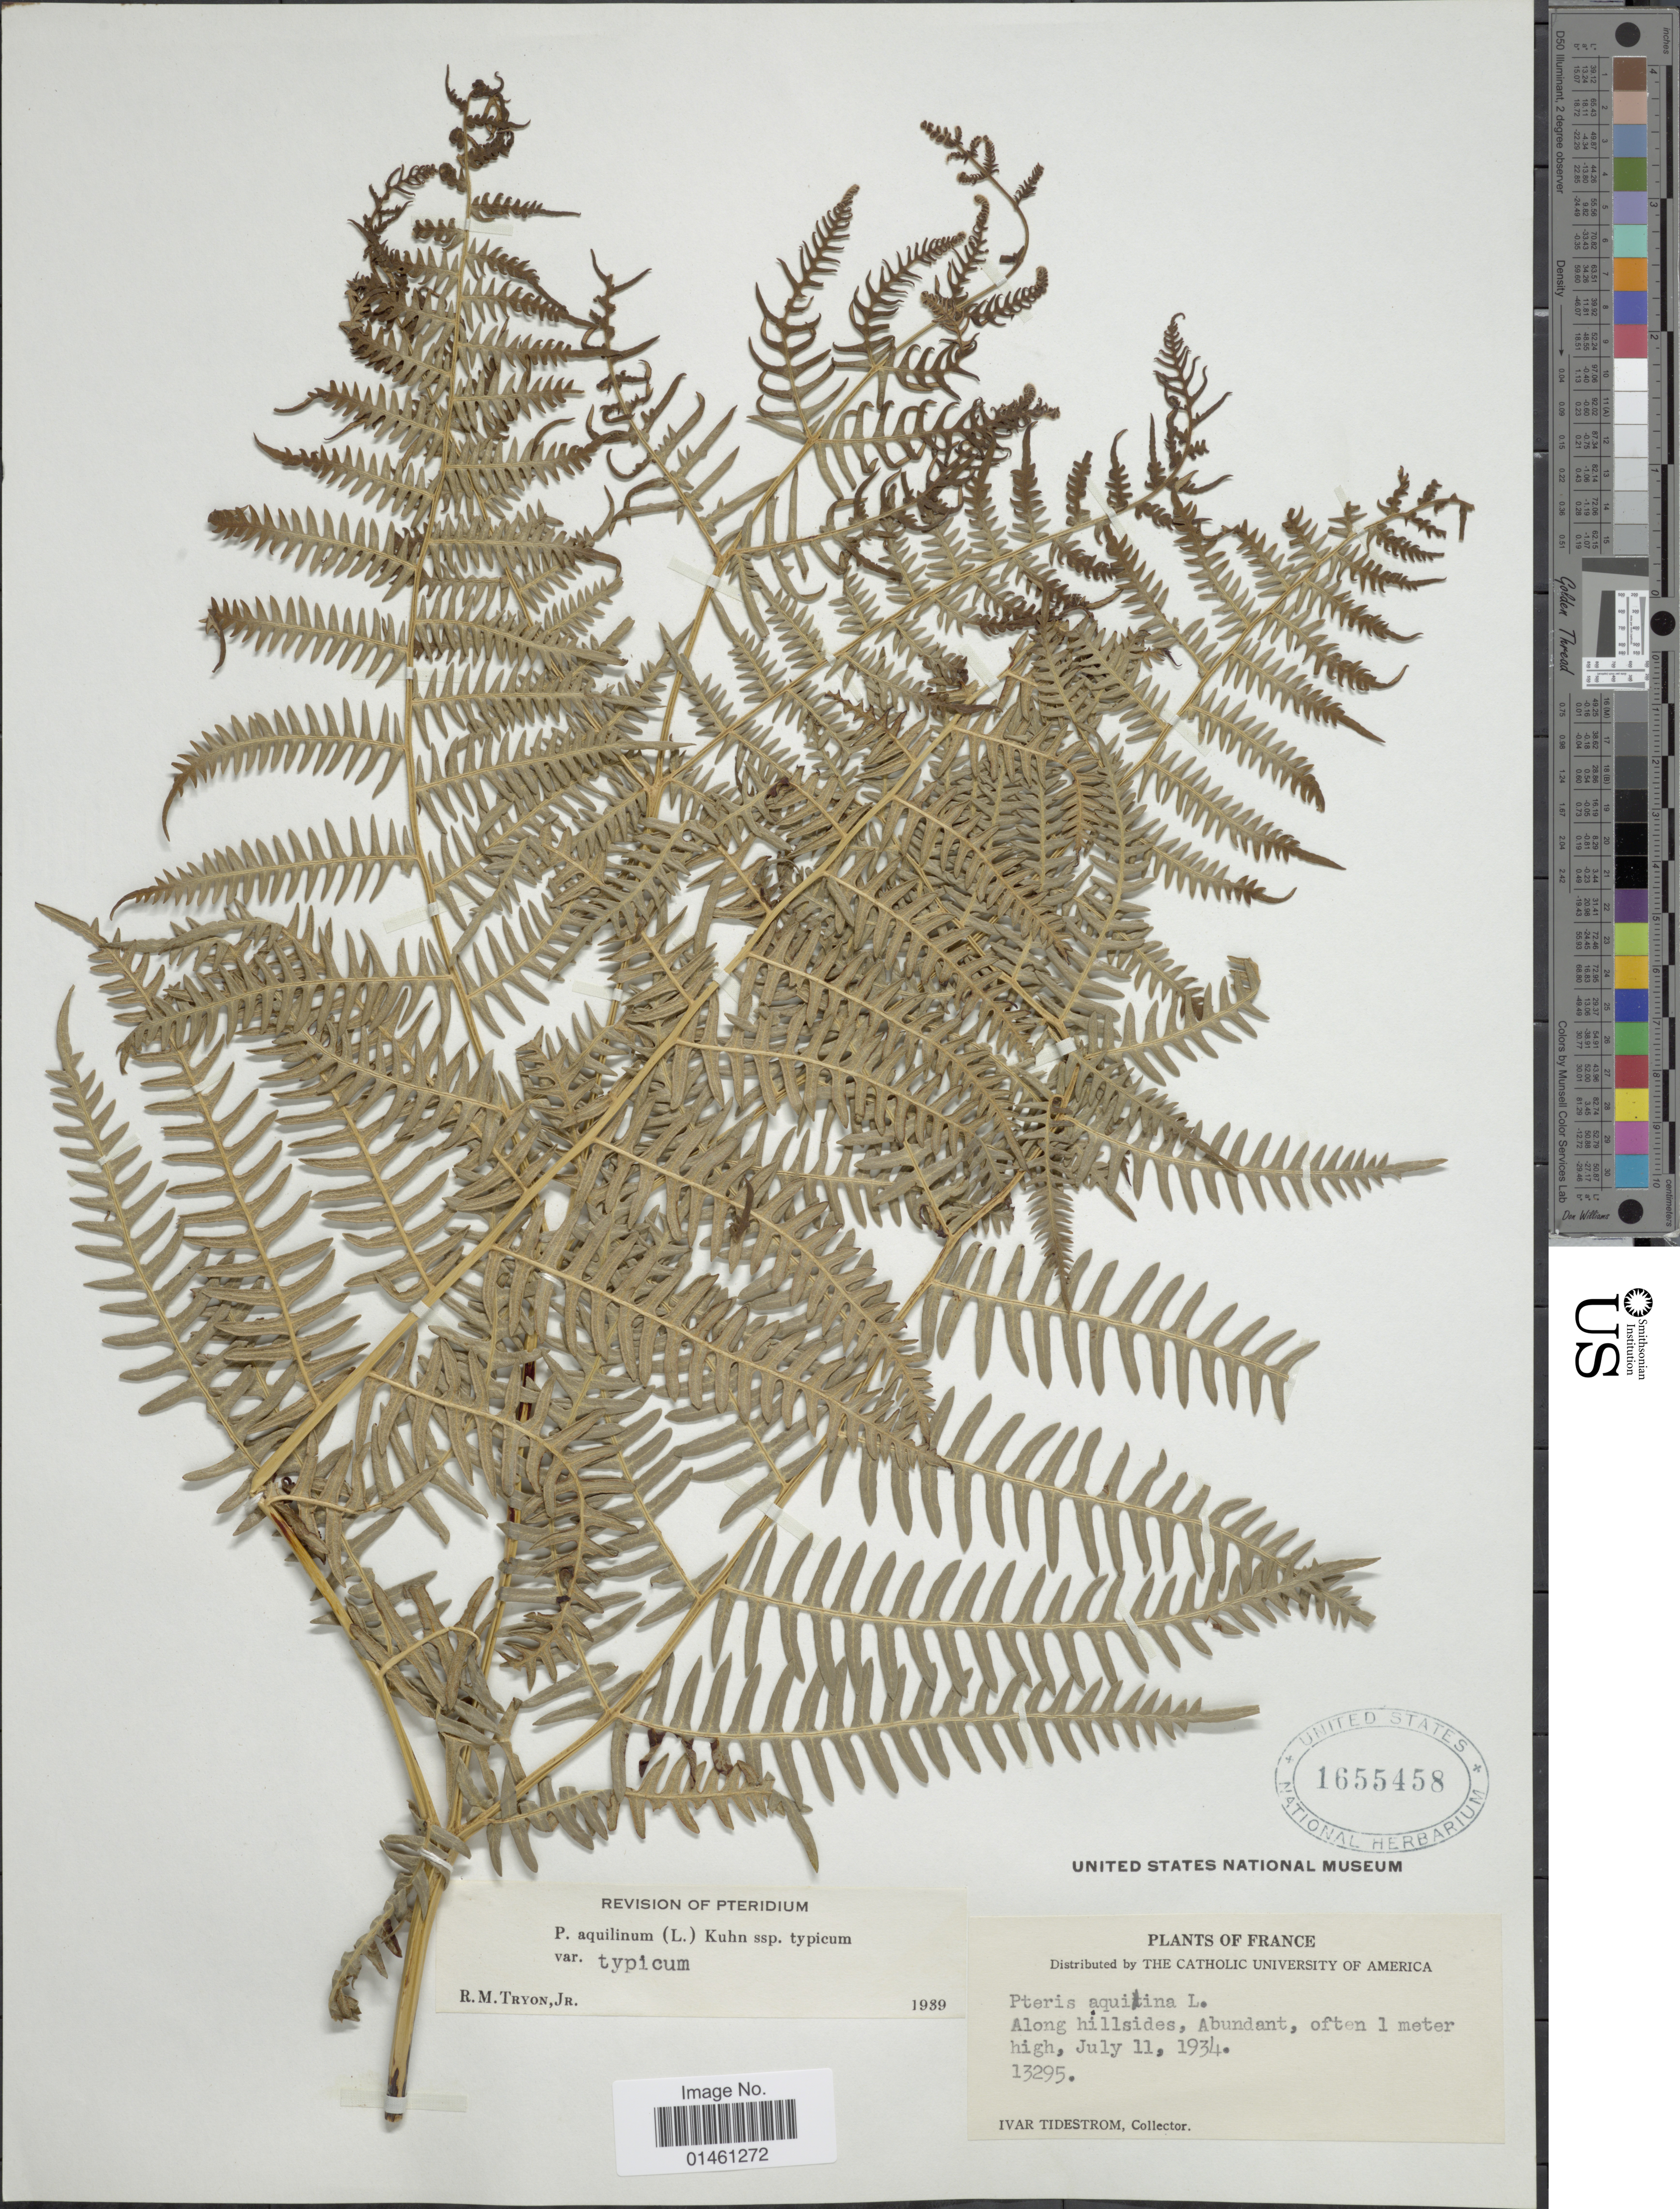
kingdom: Plantae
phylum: Tracheophyta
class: Polypodiopsida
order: Polypodiales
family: Dennstaedtiaceae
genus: Pteridium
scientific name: Pteridium aquilinum var. typicum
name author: R.M. Tryon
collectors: I. F. Tidestrom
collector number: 13295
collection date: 1934-07-11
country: France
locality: Along hillsides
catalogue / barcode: US 1655458